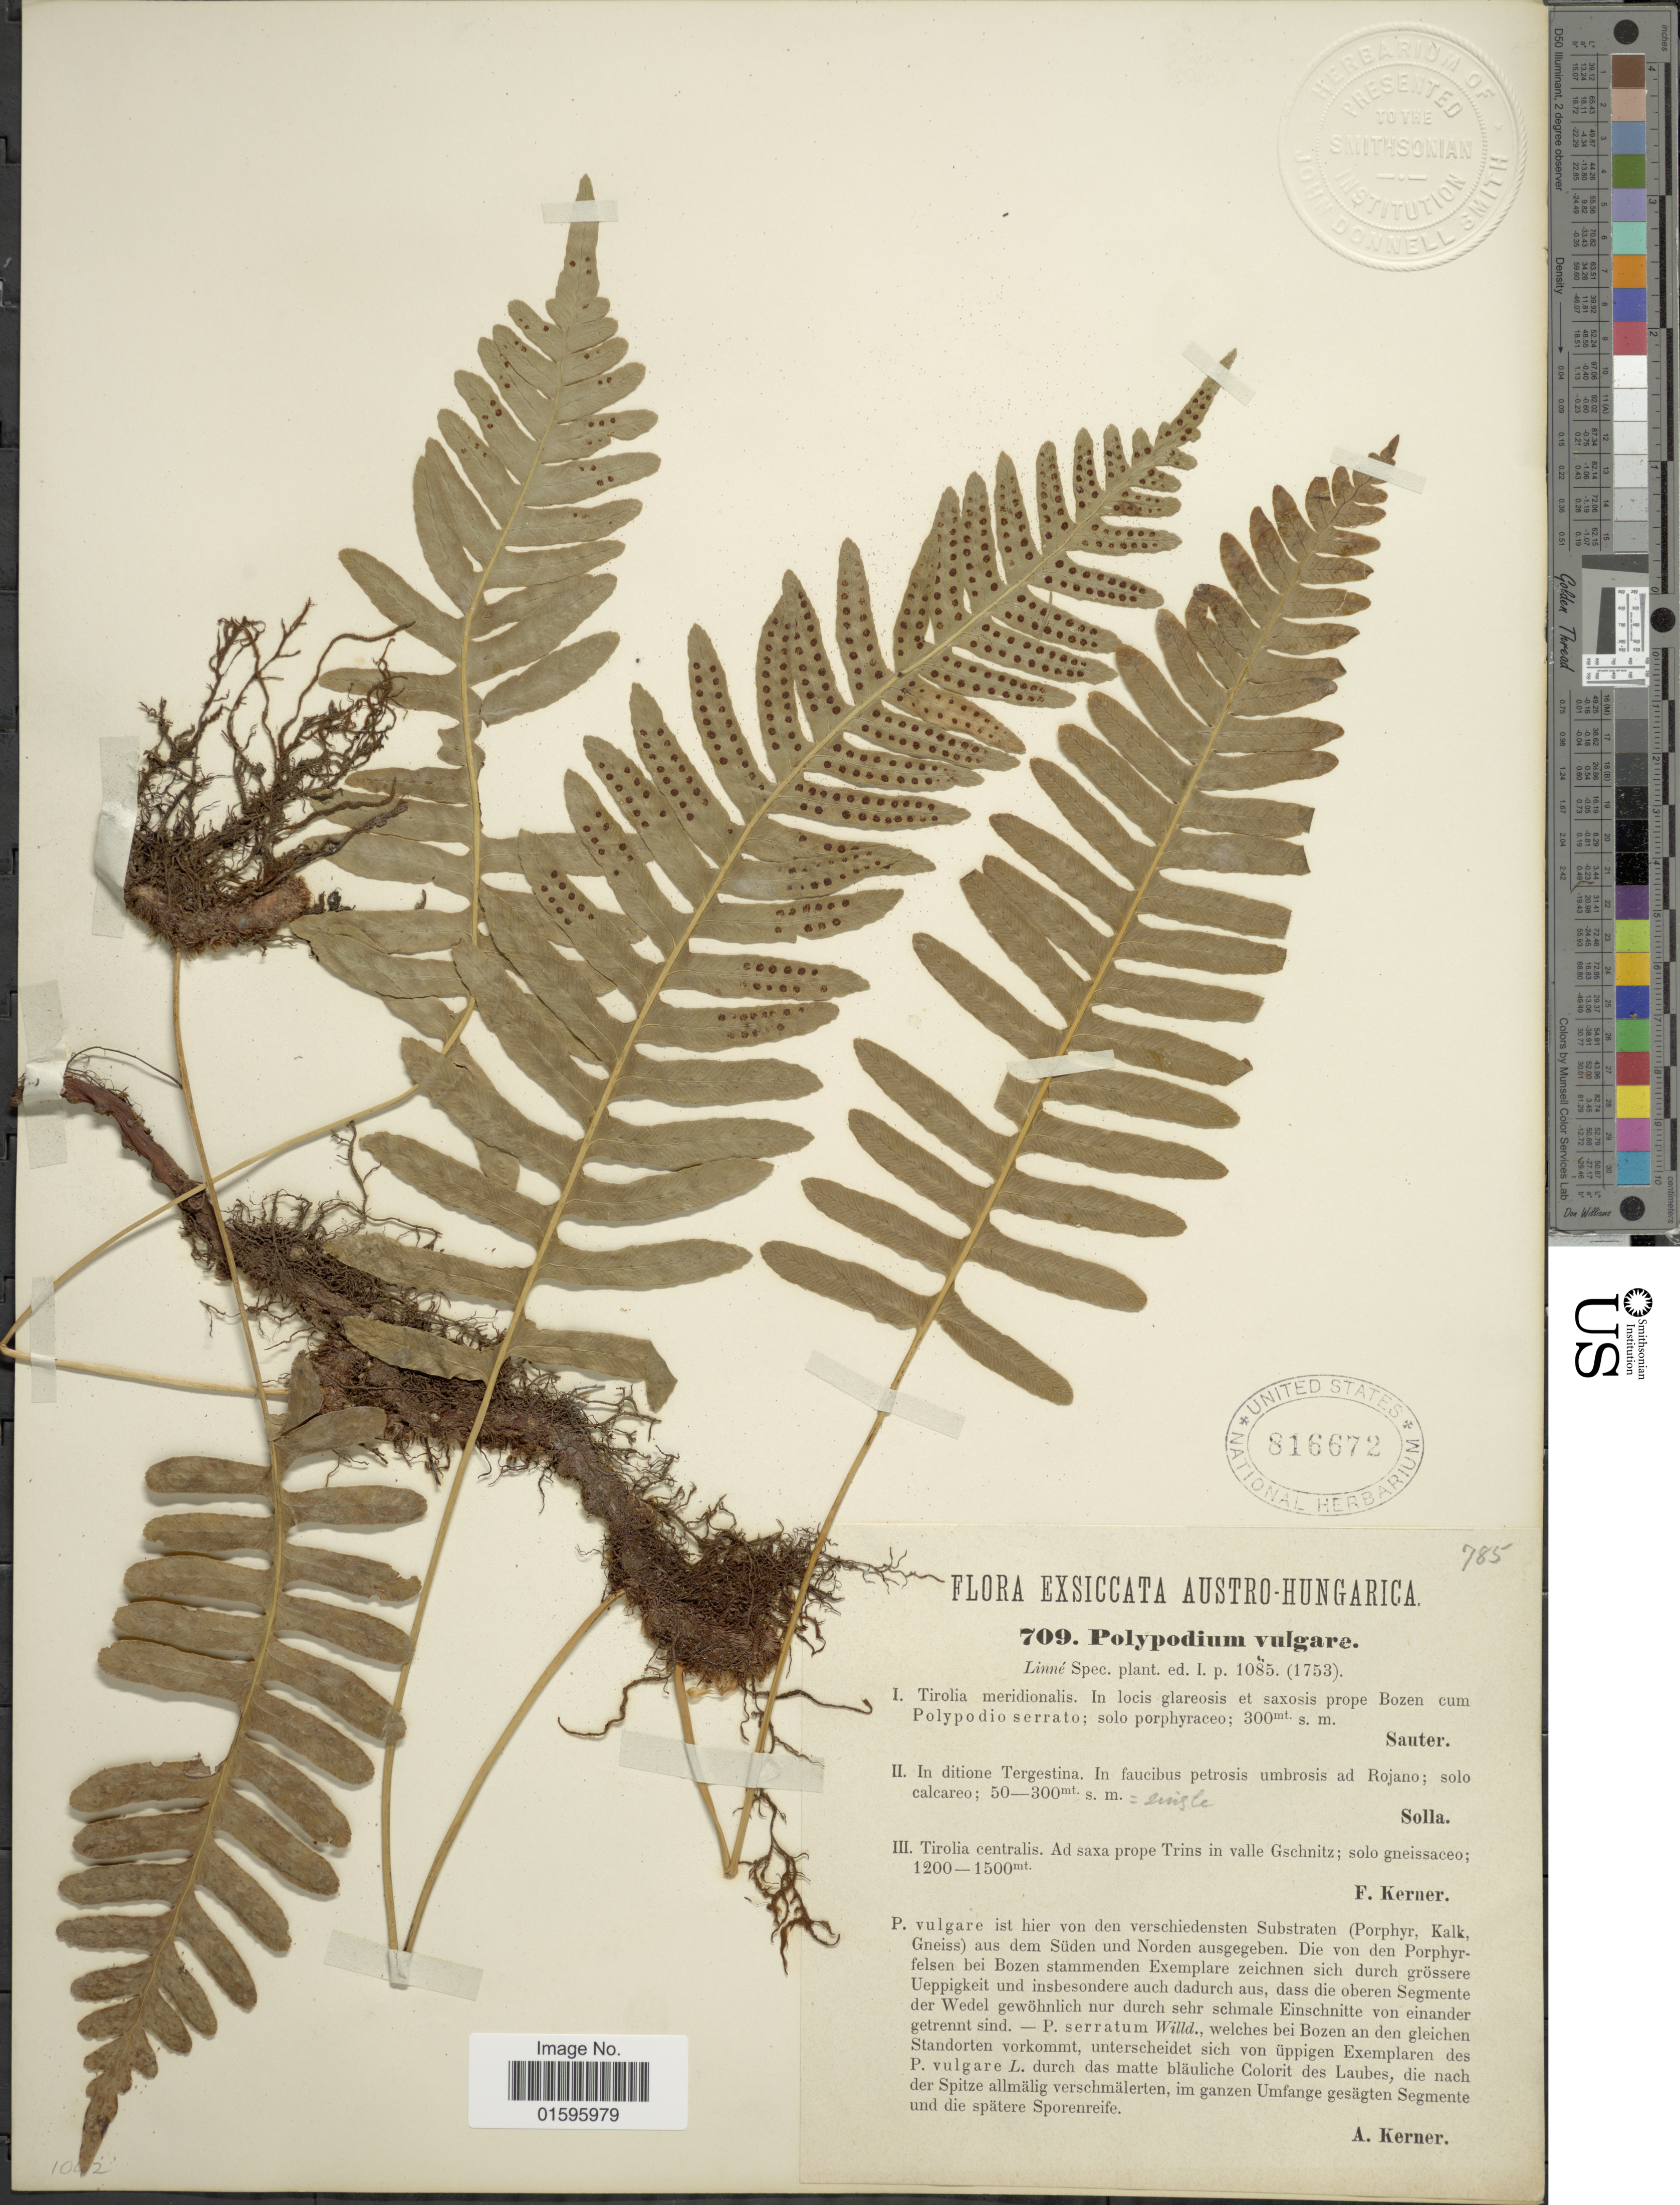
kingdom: Plantae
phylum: Tracheophyta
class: Polypodiopsida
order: Polypodiales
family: Polypodiaceae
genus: Polypodium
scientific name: Polypodium vulgare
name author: L.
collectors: -. Sauter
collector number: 709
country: Austria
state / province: Tirol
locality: Austro-Hungarica, Tirolia meridionalis, prope Bozen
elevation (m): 300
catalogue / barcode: US 816672